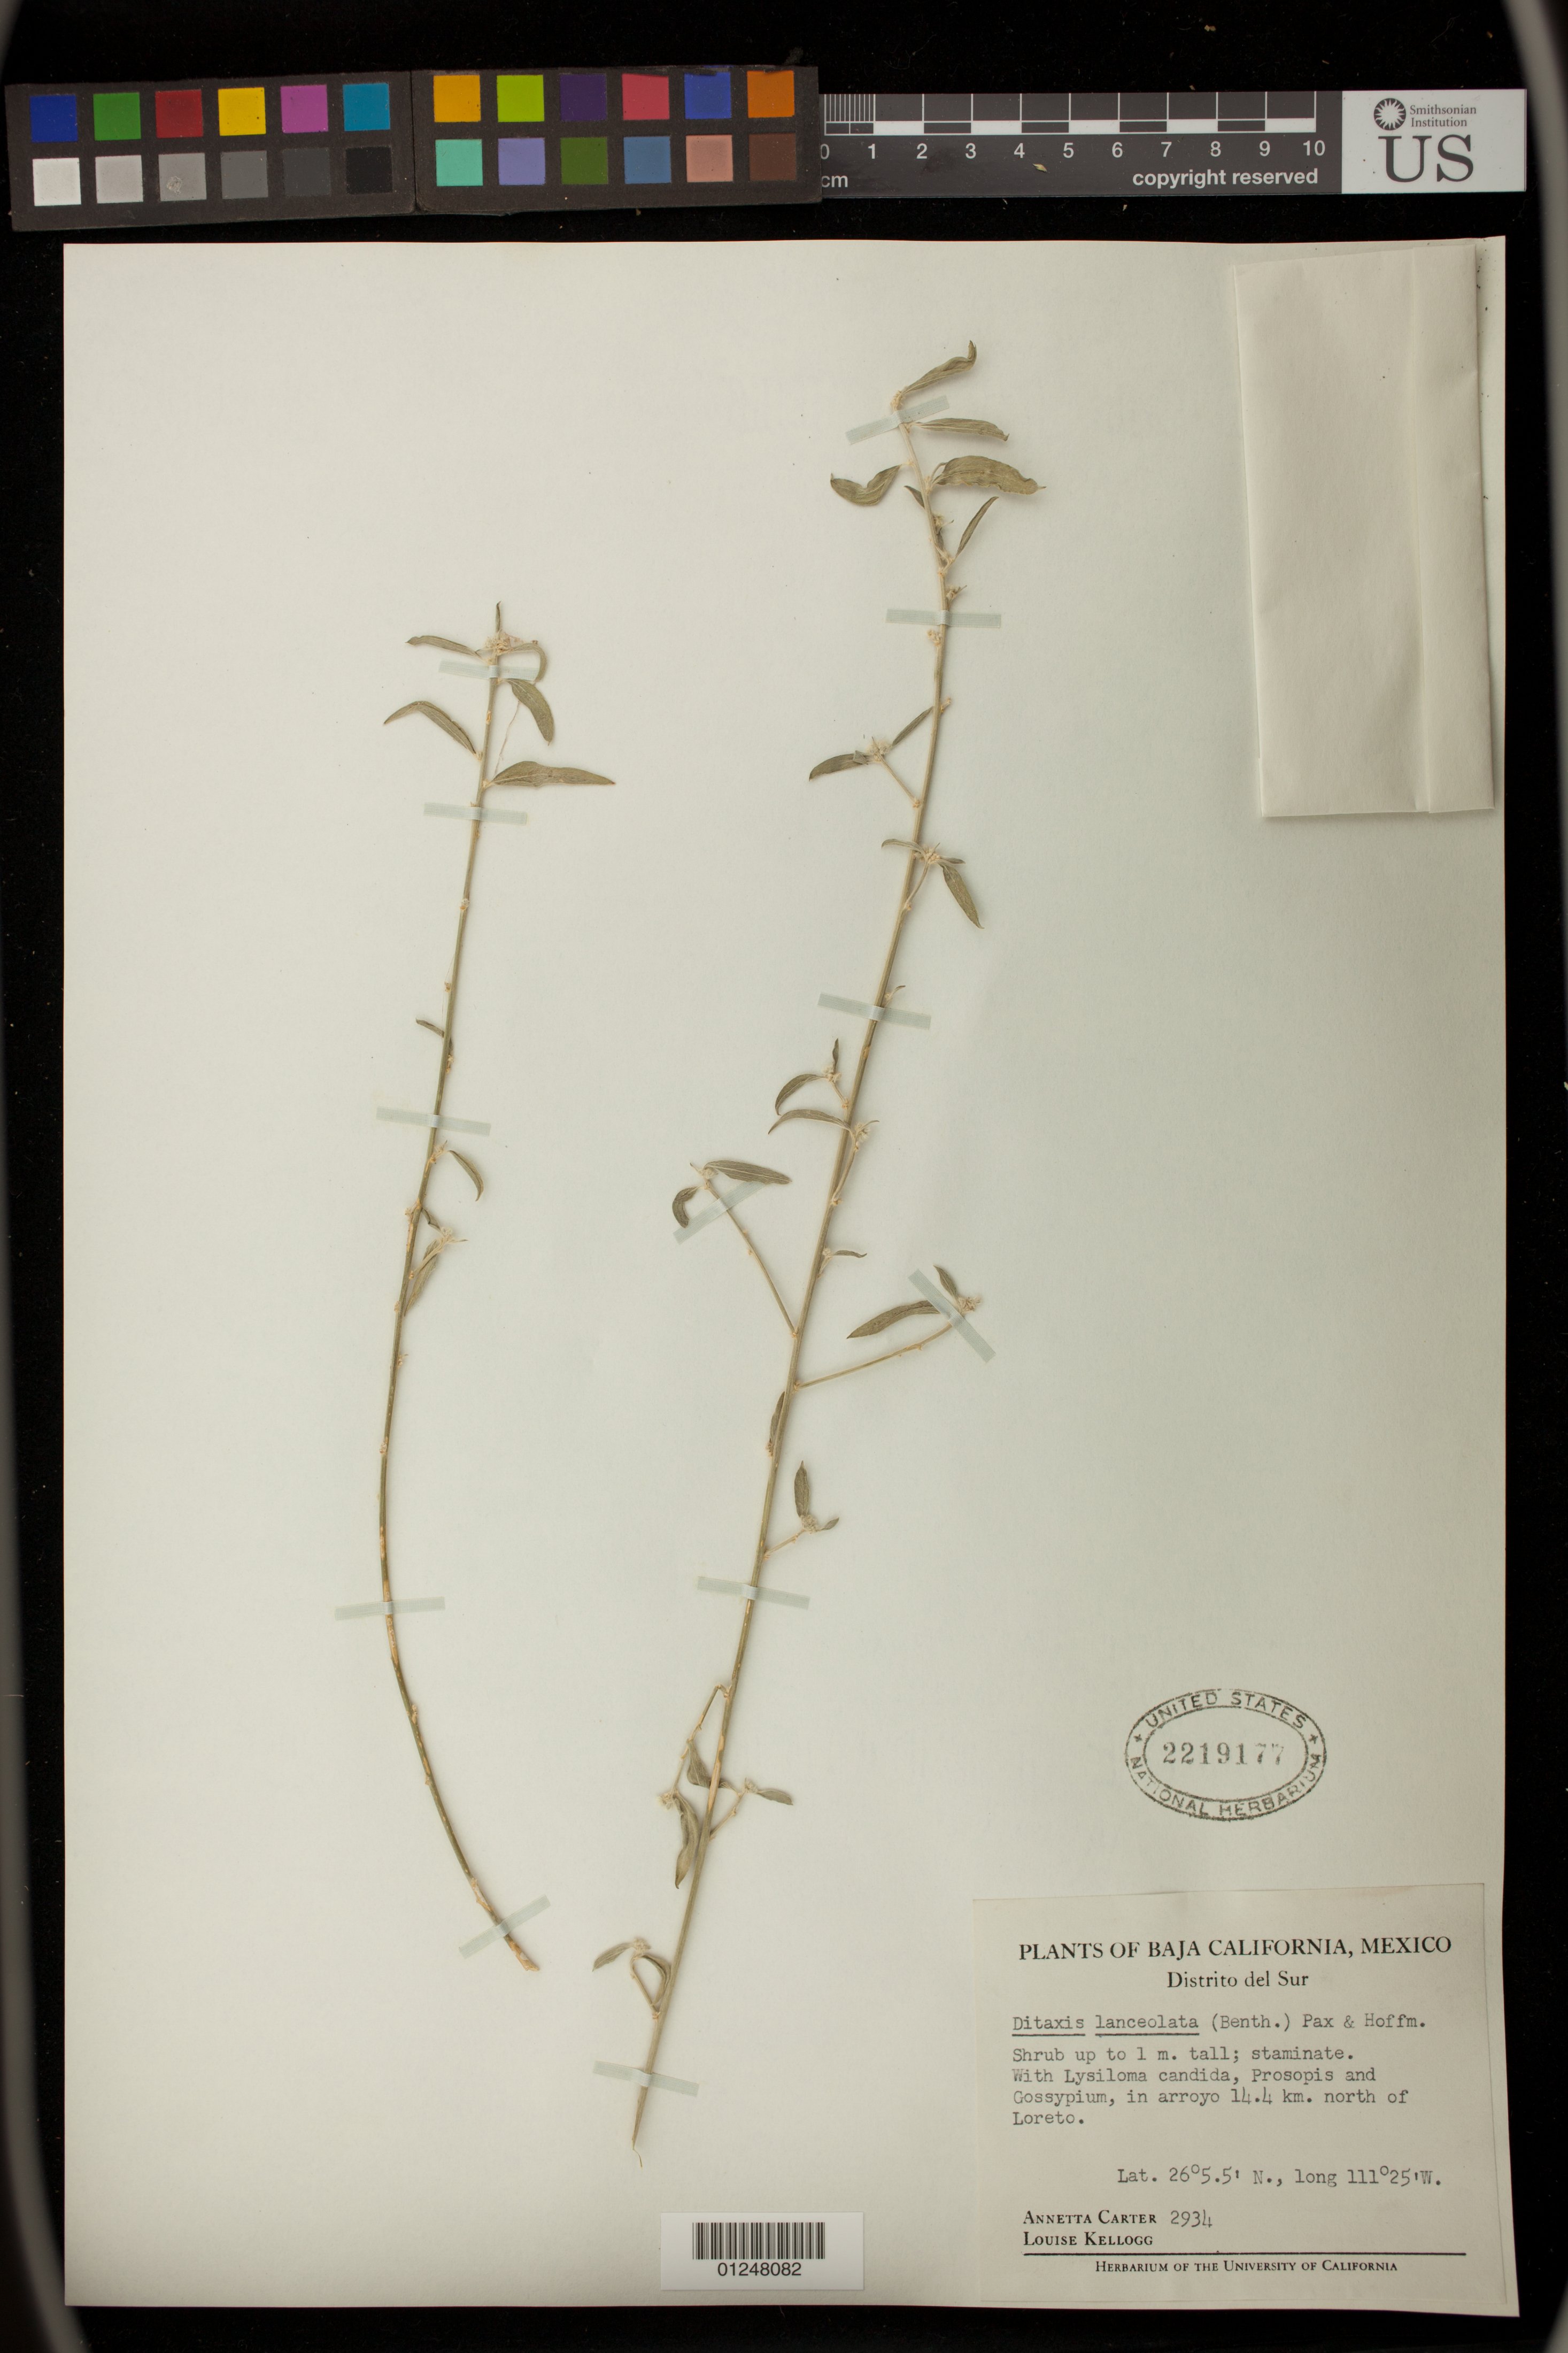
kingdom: Plantae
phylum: Tracheophyta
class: Magnoliopsida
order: Malpighiales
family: Euphorbiaceae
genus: Argythamnia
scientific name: Argythamnia lanceolata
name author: (Benth.) Müll. Arg.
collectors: A. M. Carter & L. Kellogg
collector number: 2934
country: Mexico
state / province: Baja California Sur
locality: Distrito del Sur, in arroyo 14.4 km. north of Loreto.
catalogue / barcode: US 2219177